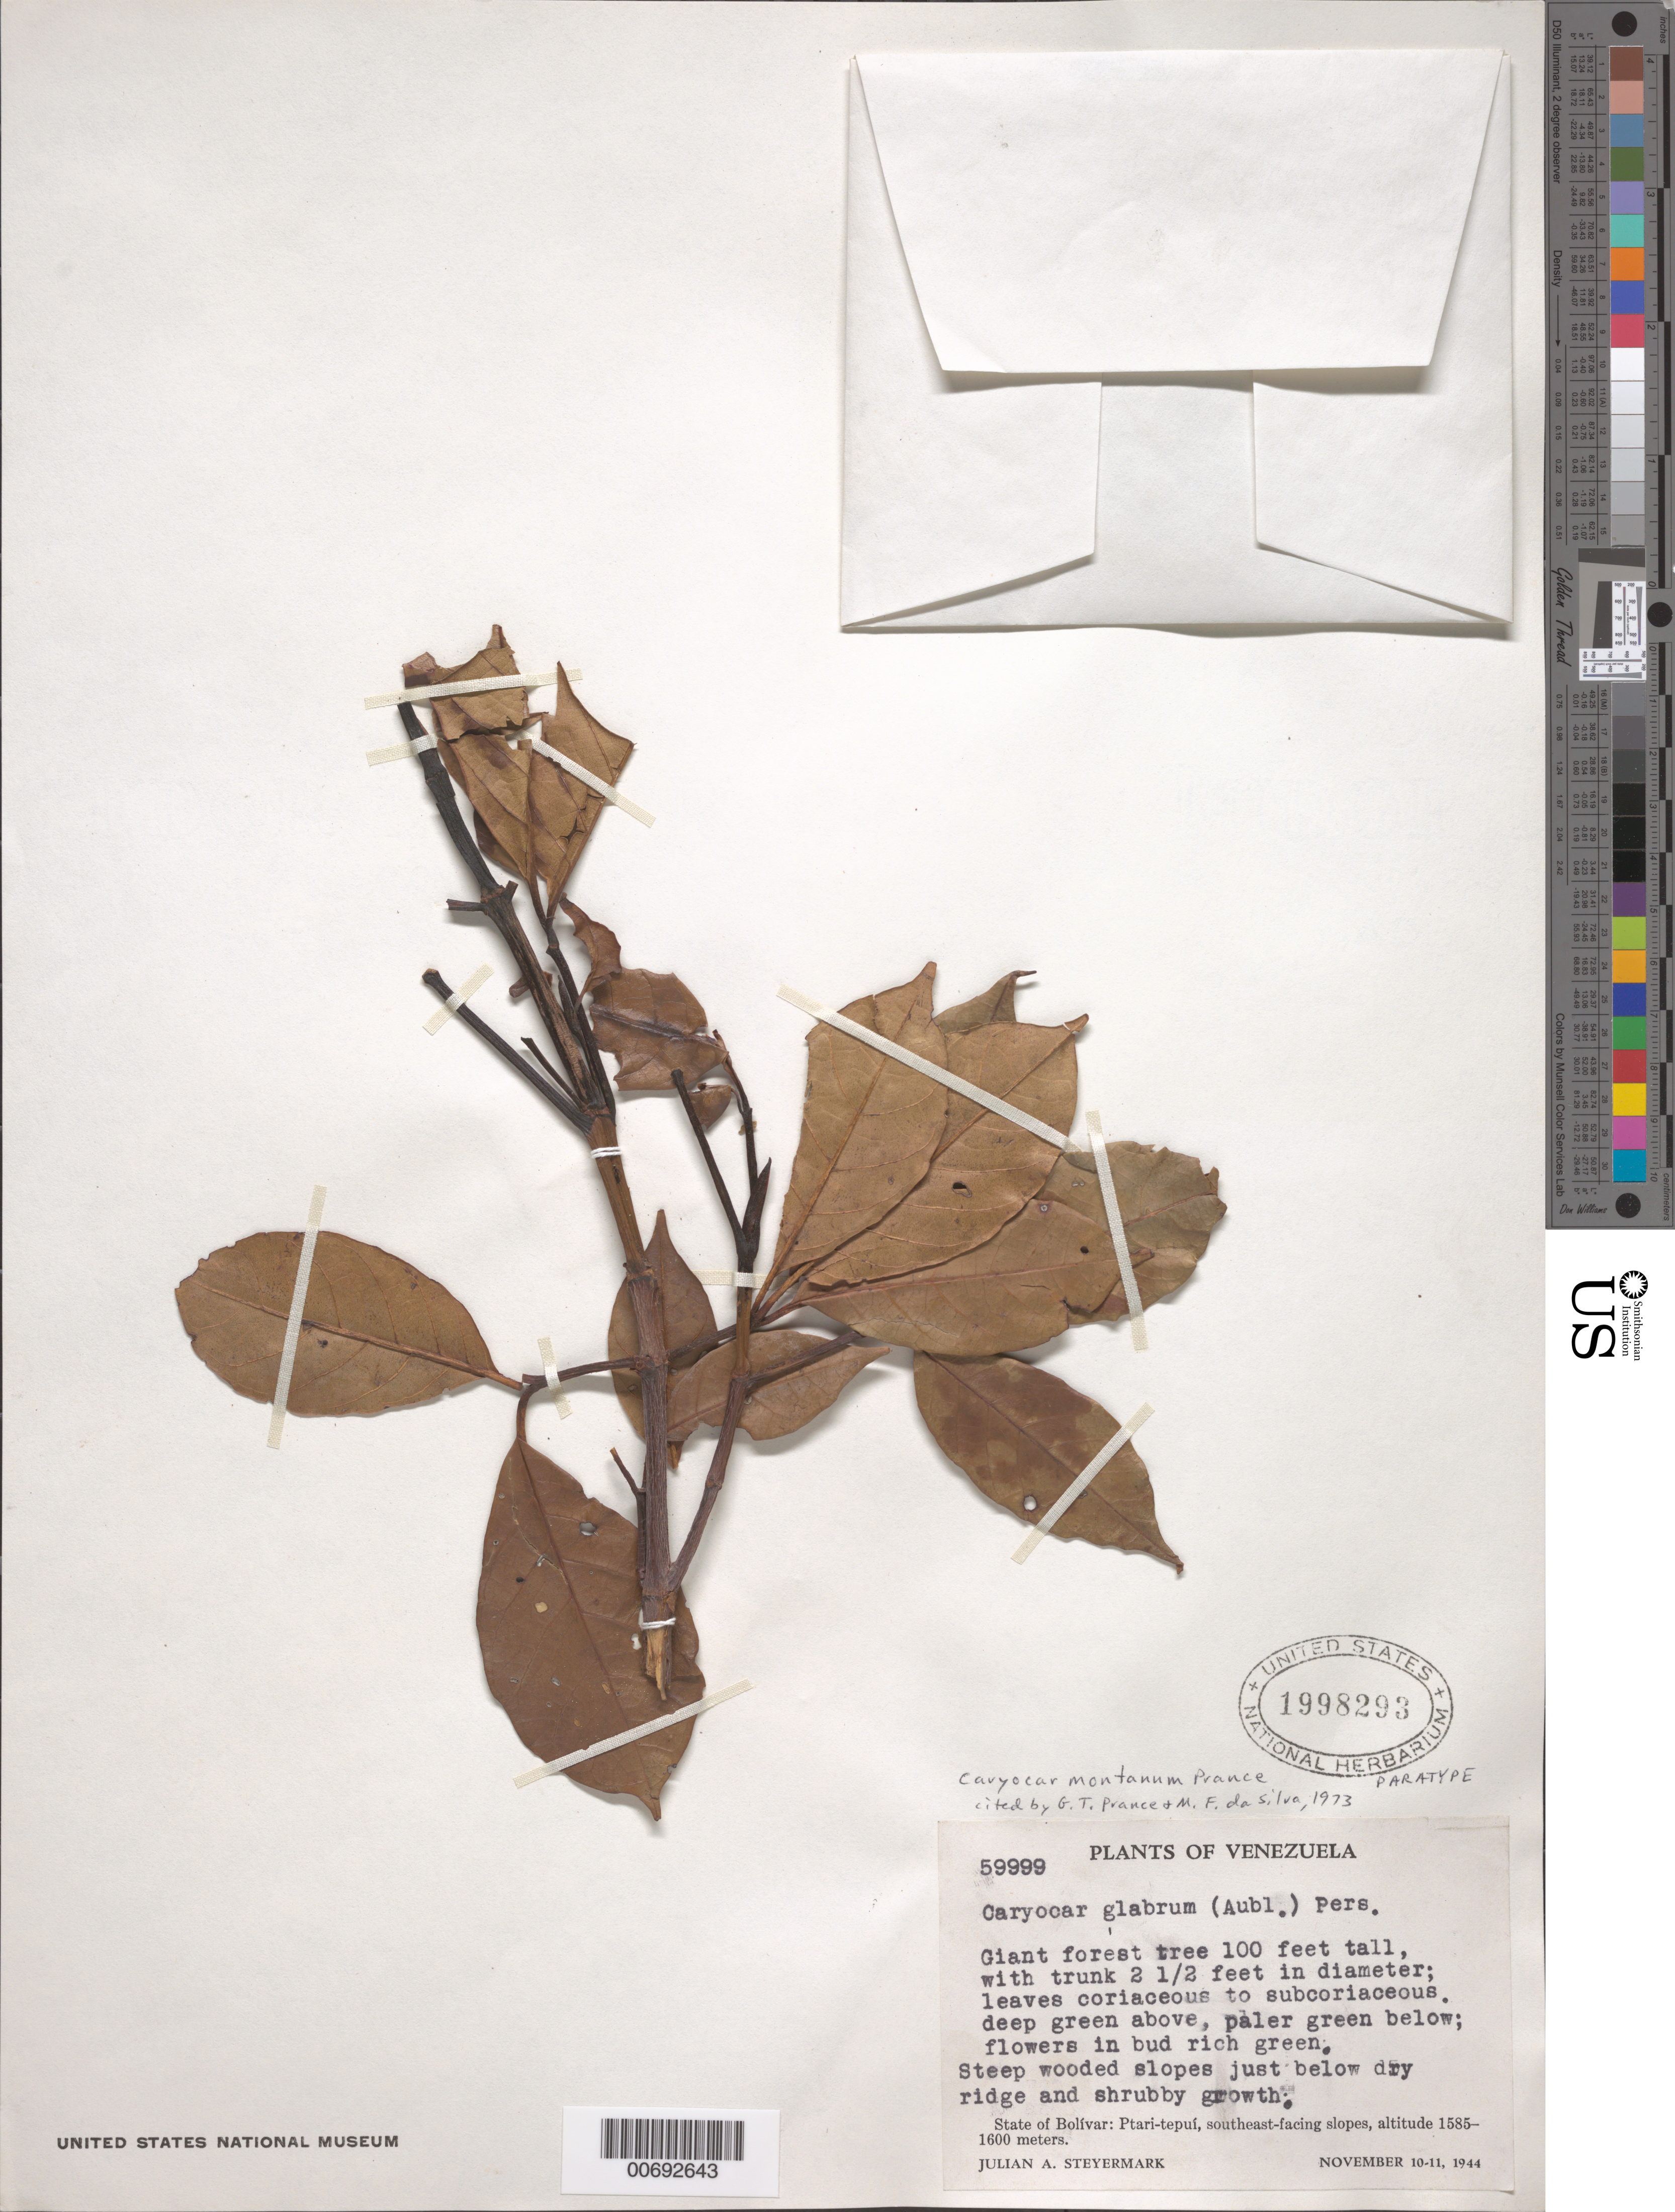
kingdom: Plantae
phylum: Tracheophyta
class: Magnoliopsida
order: Malpighiales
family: Caryocaraceae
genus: Caryocar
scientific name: Caryocar montanum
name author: Prance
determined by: Prance, G. T.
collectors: J. Steyermark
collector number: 59999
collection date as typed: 10-Nov-44 to 11-Nov-44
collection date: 1944-11-10/1944-11-11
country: Venezuela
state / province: Bolívar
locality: Ptari-tepuí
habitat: Steep wooded slopes below dry ridge and shrubby growth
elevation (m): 1585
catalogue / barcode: US 1998293